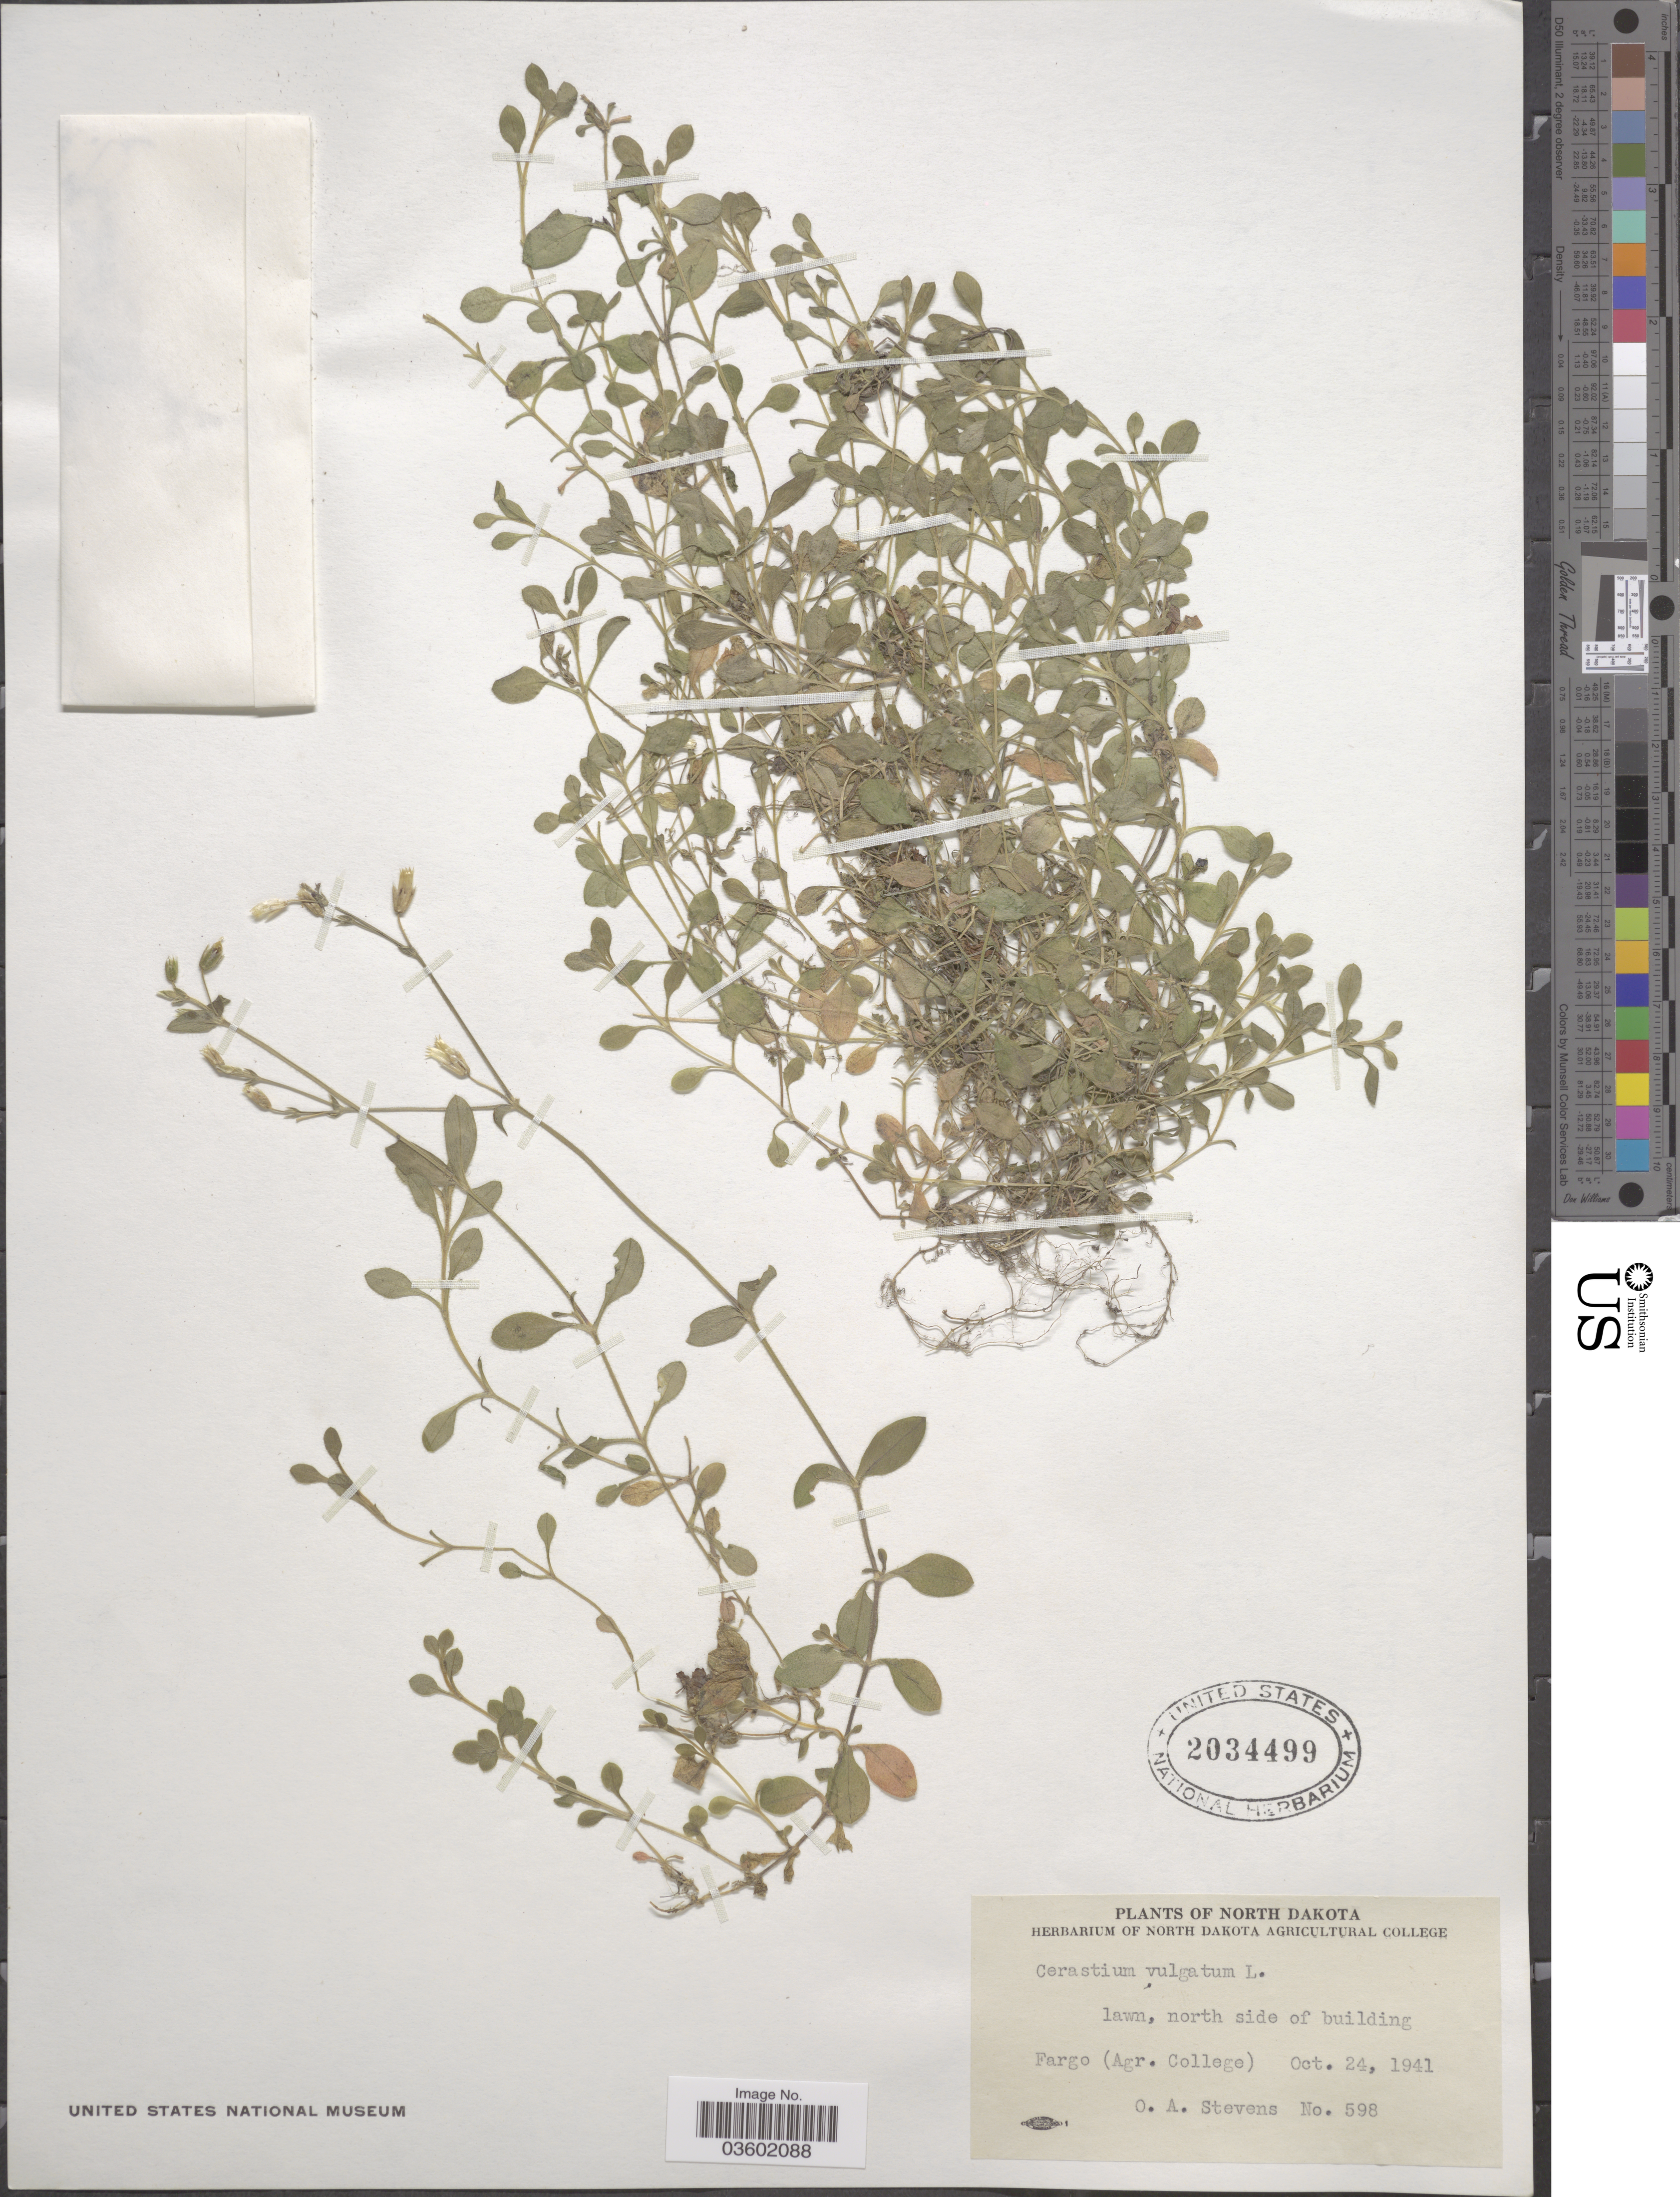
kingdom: Plantae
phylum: Tracheophyta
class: Magnoliopsida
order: Caryophyllales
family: Caryophyllaceae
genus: Cerastium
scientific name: Cerastium vulgatum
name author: L.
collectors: O. A. Stevens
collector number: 598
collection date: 1941-10-24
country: United States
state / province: North Dakota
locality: Side of building, Fargo (Agr. College).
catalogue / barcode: US 2034499